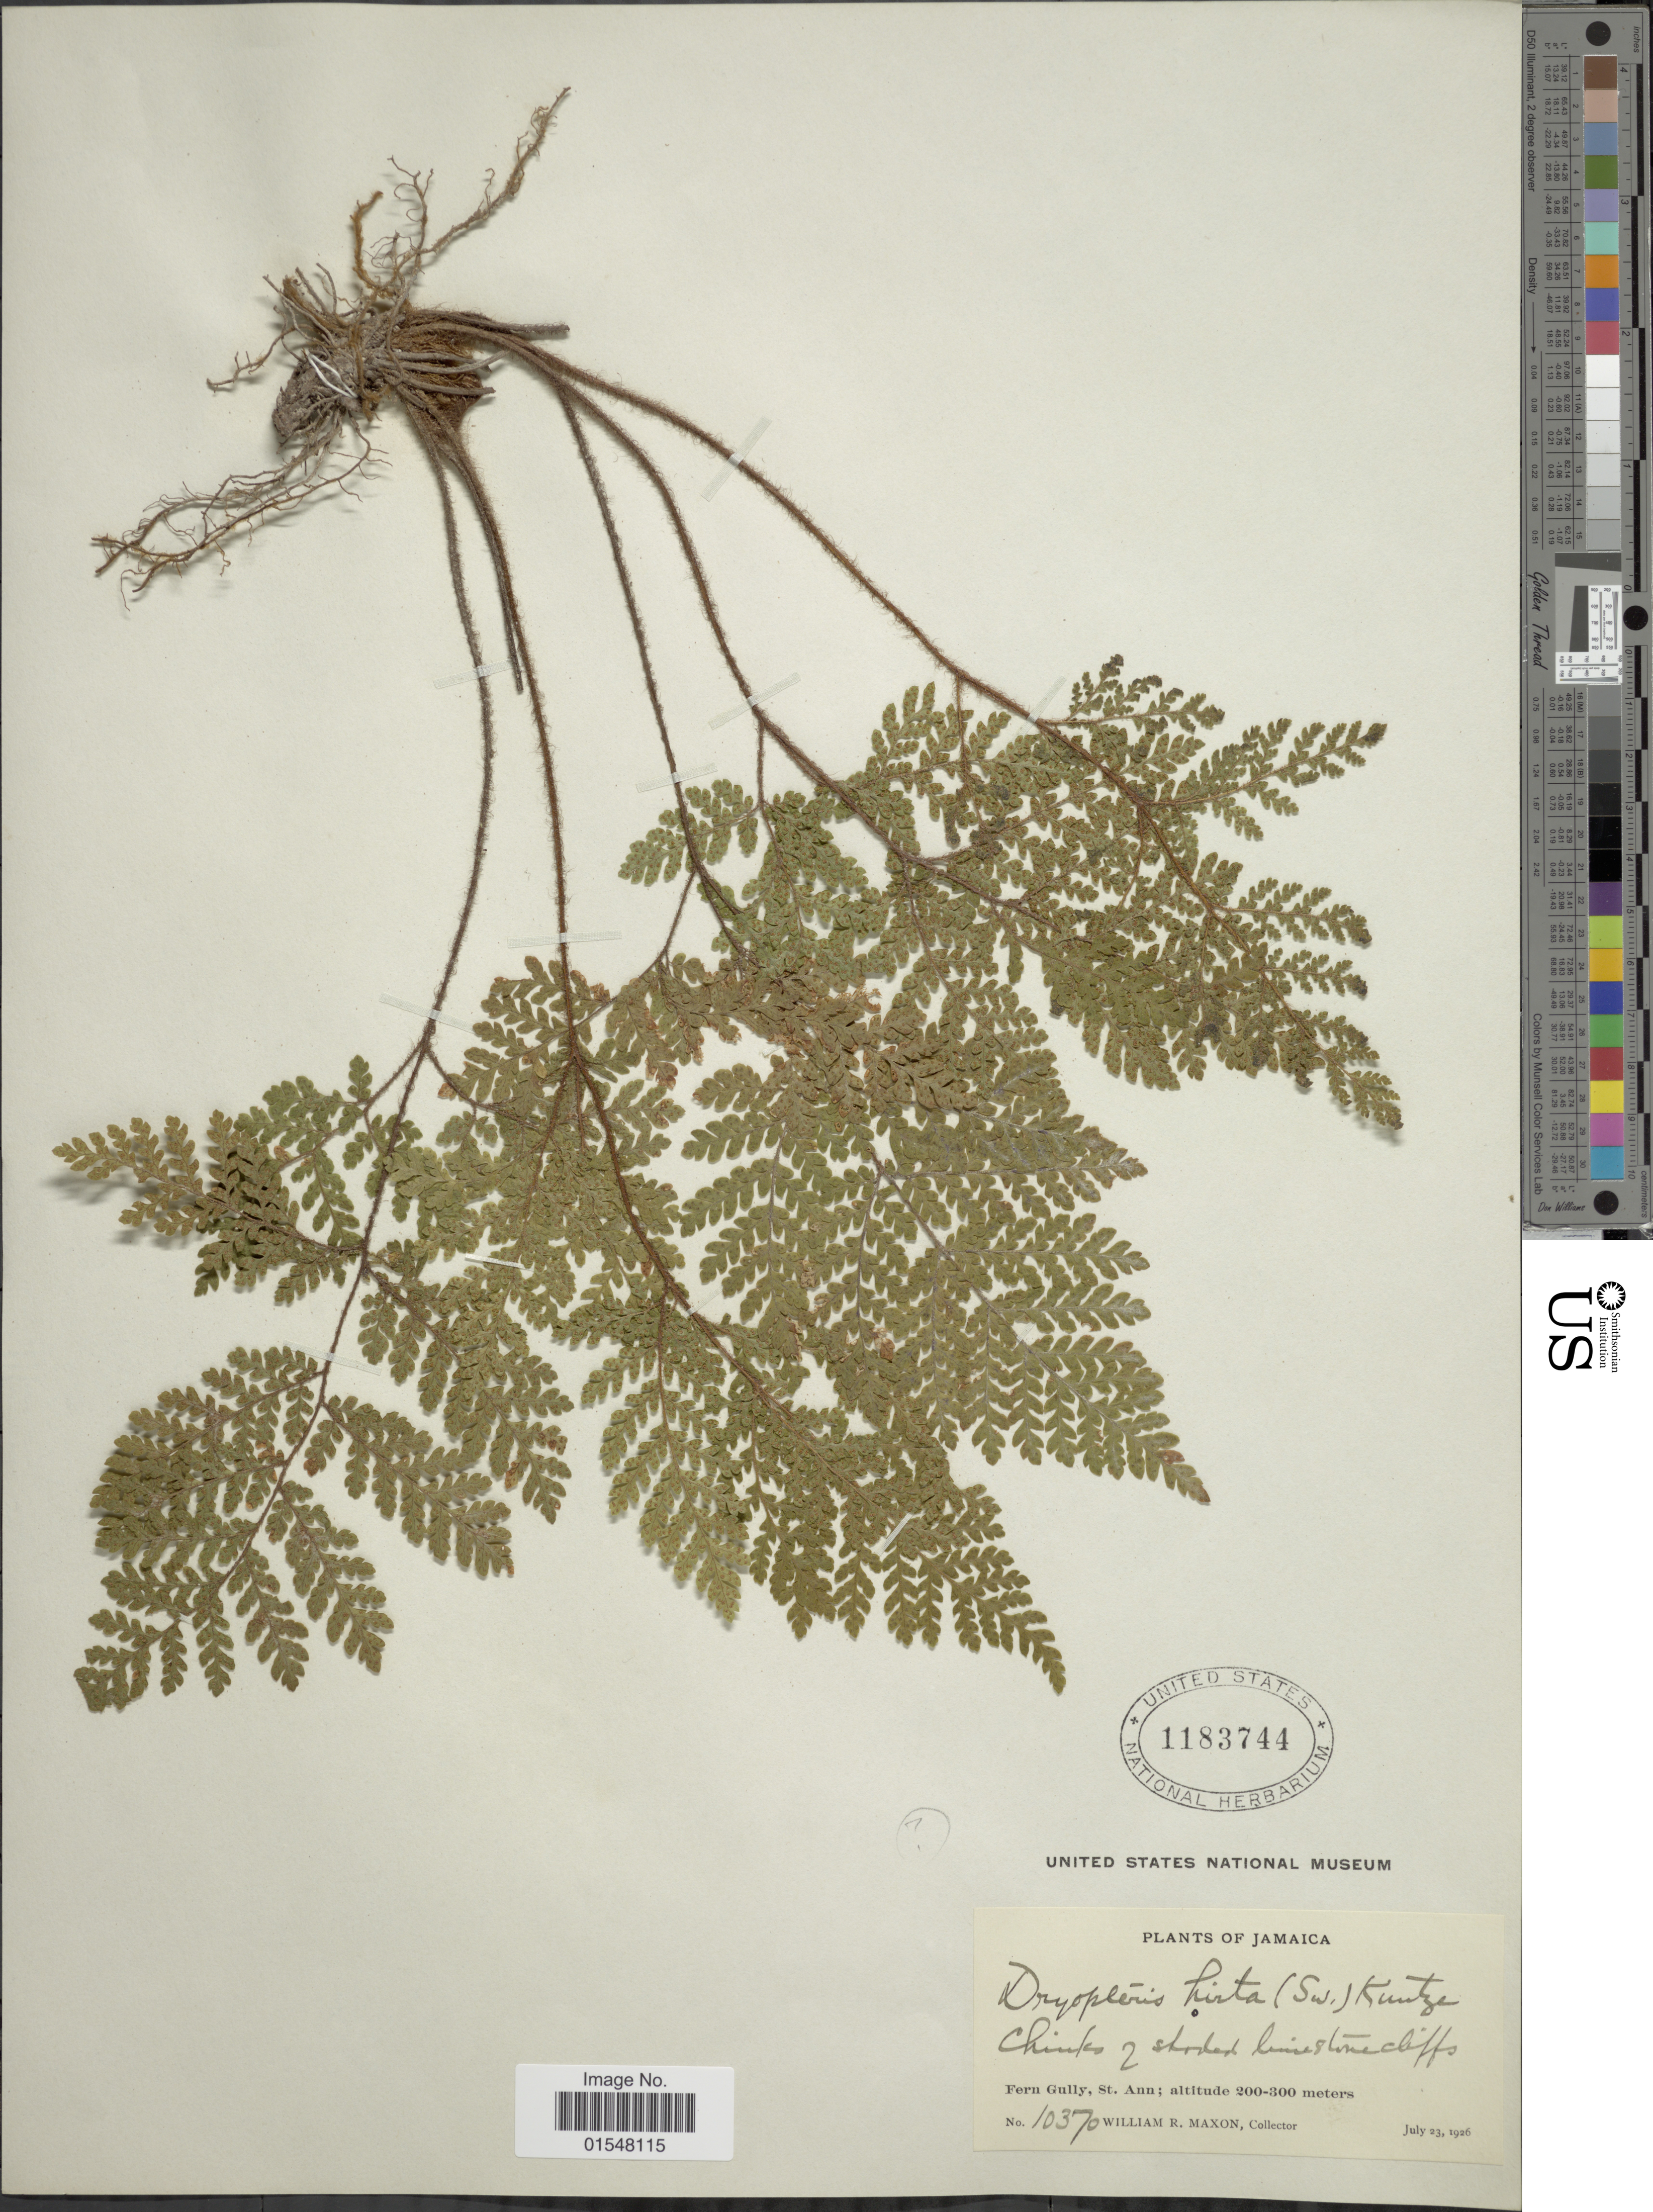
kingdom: Plantae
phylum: Tracheophyta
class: Polypodiopsida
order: Polypodiales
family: Dryopteridaceae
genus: Ctenitis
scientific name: Ctenitis hirta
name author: (Sw.) Ching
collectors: W. R. Maxon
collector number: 10370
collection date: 1926-07-23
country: Jamaica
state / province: Saint Ann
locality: Fern Gully, St. Ann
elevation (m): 200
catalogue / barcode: US 1183744